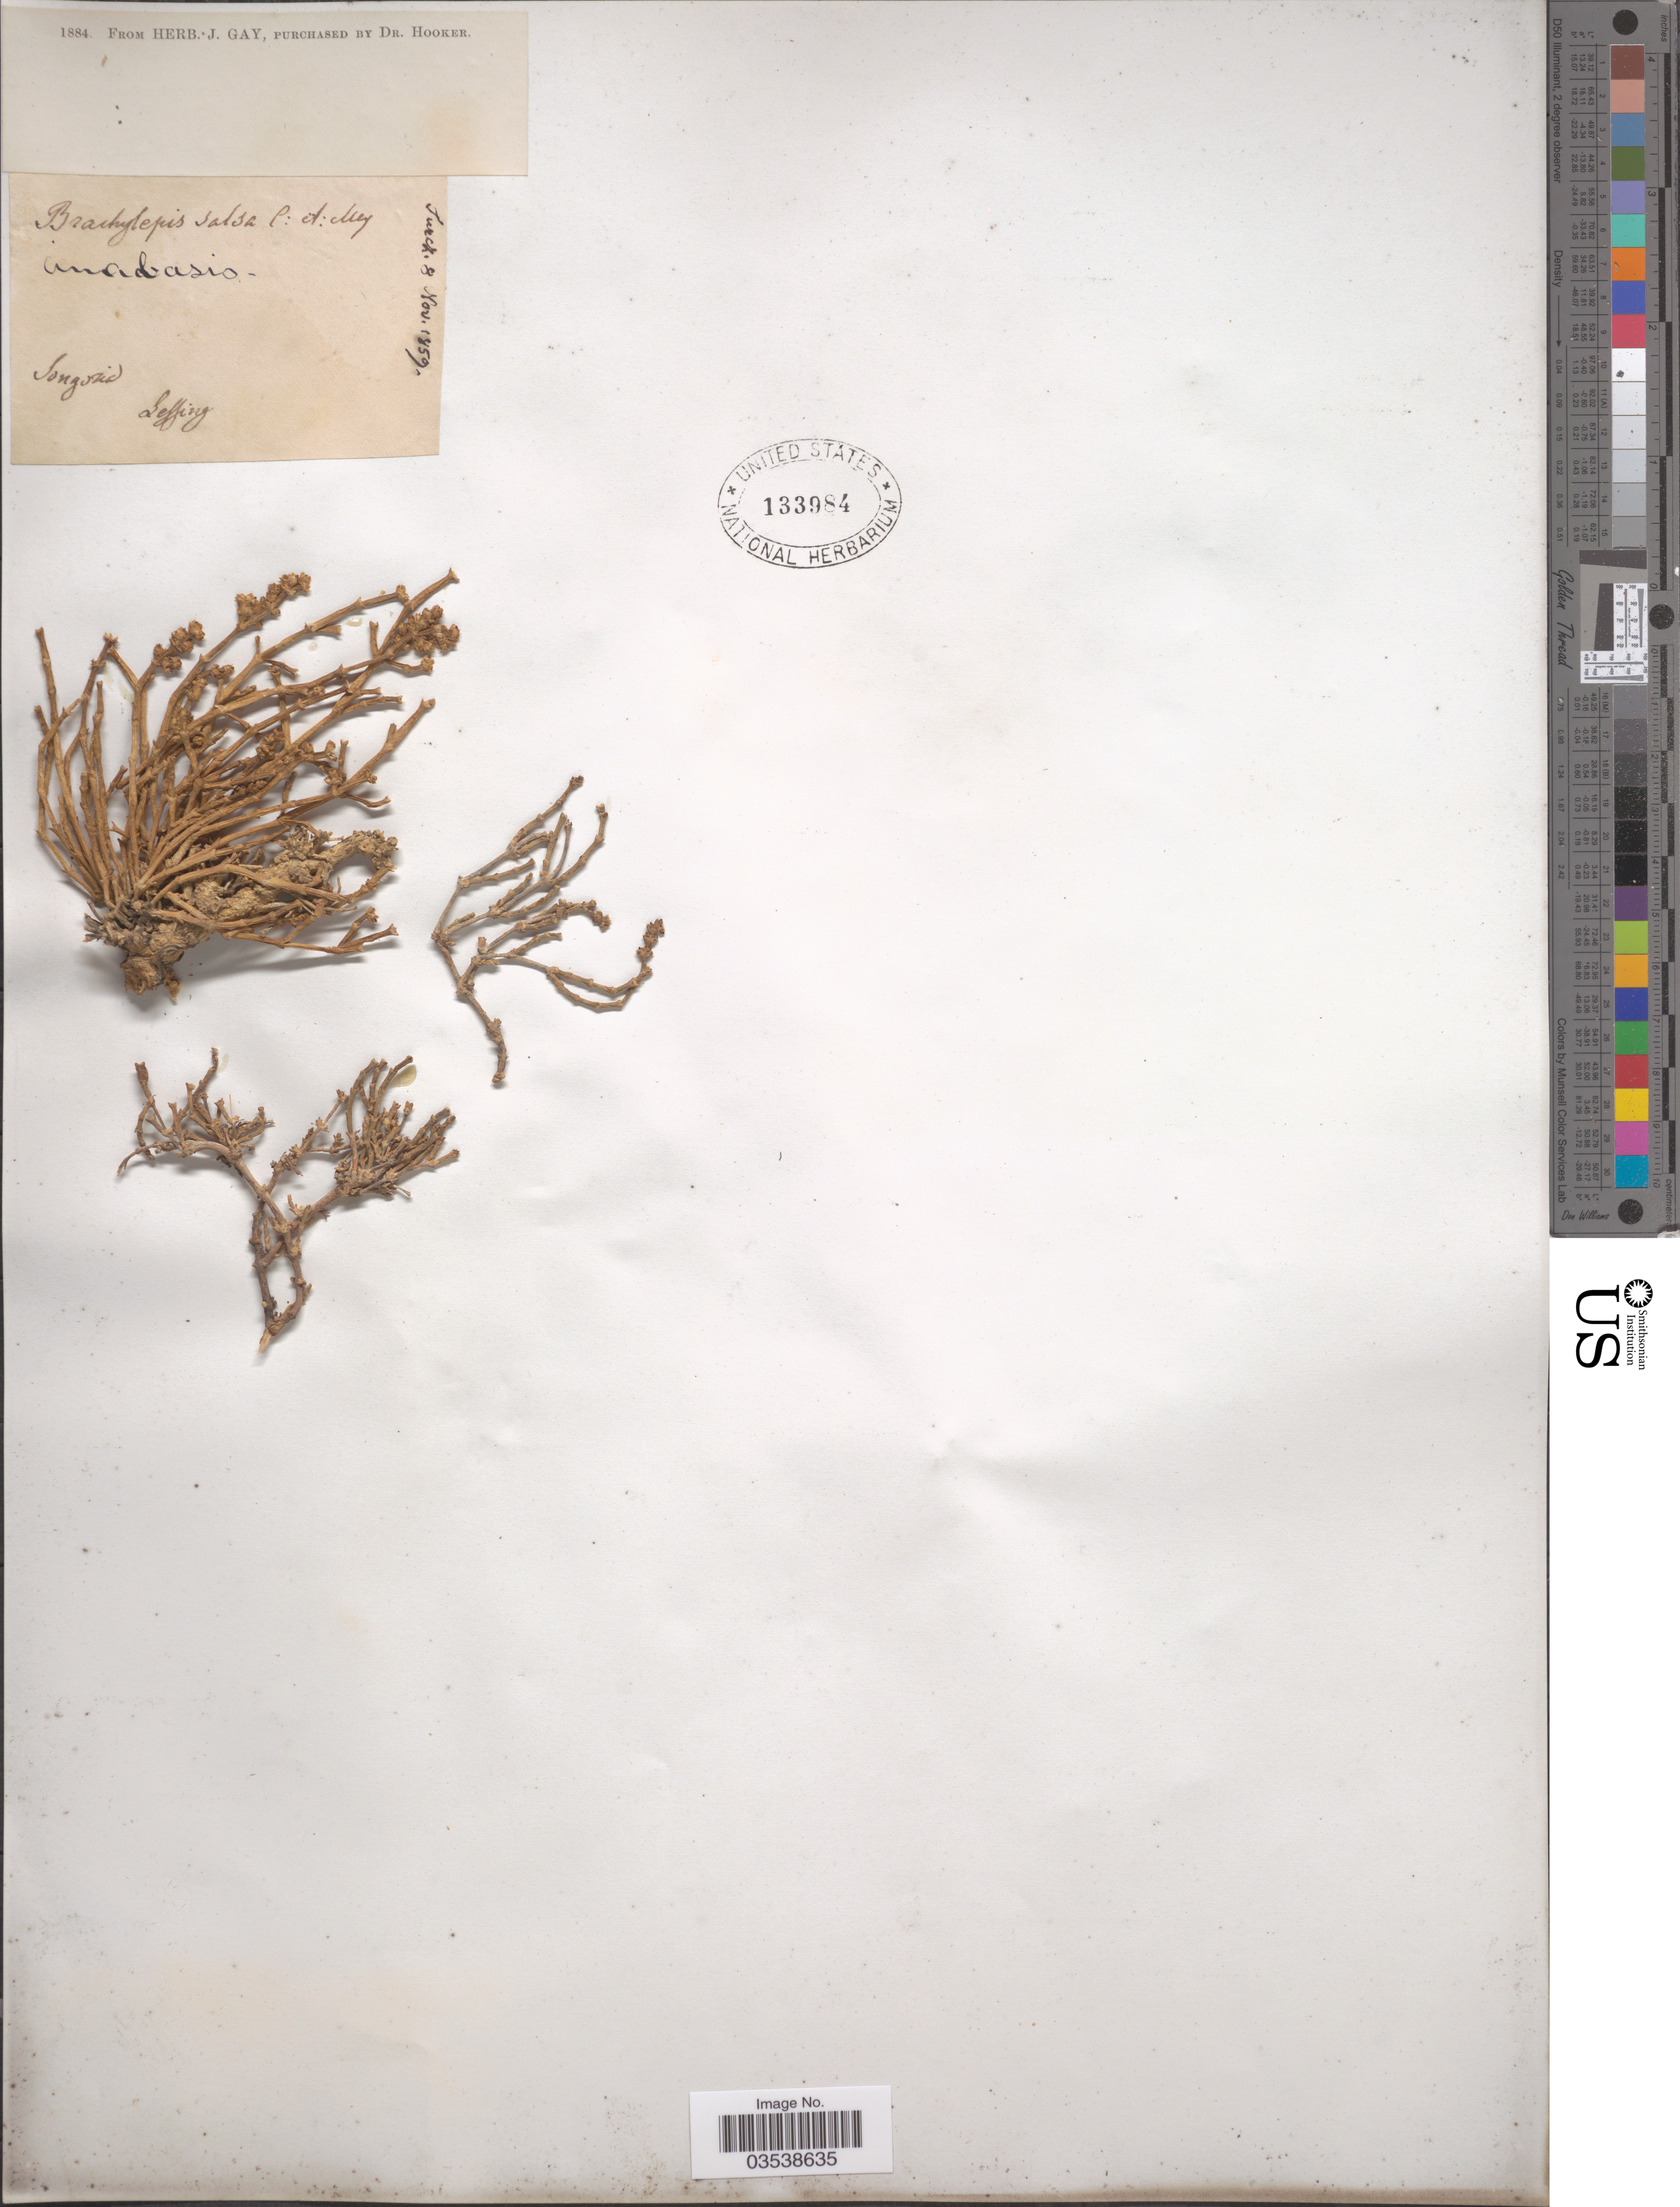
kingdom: Plantae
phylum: Tracheophyta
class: Magnoliopsida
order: Caryophyllales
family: Amaranthaceae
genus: Anabasis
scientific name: Anabasis salsa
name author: Benth. ex Volkens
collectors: Geffing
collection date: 1859-11-08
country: Kazakhstan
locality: Turcz. Songoria.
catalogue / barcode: US 133984